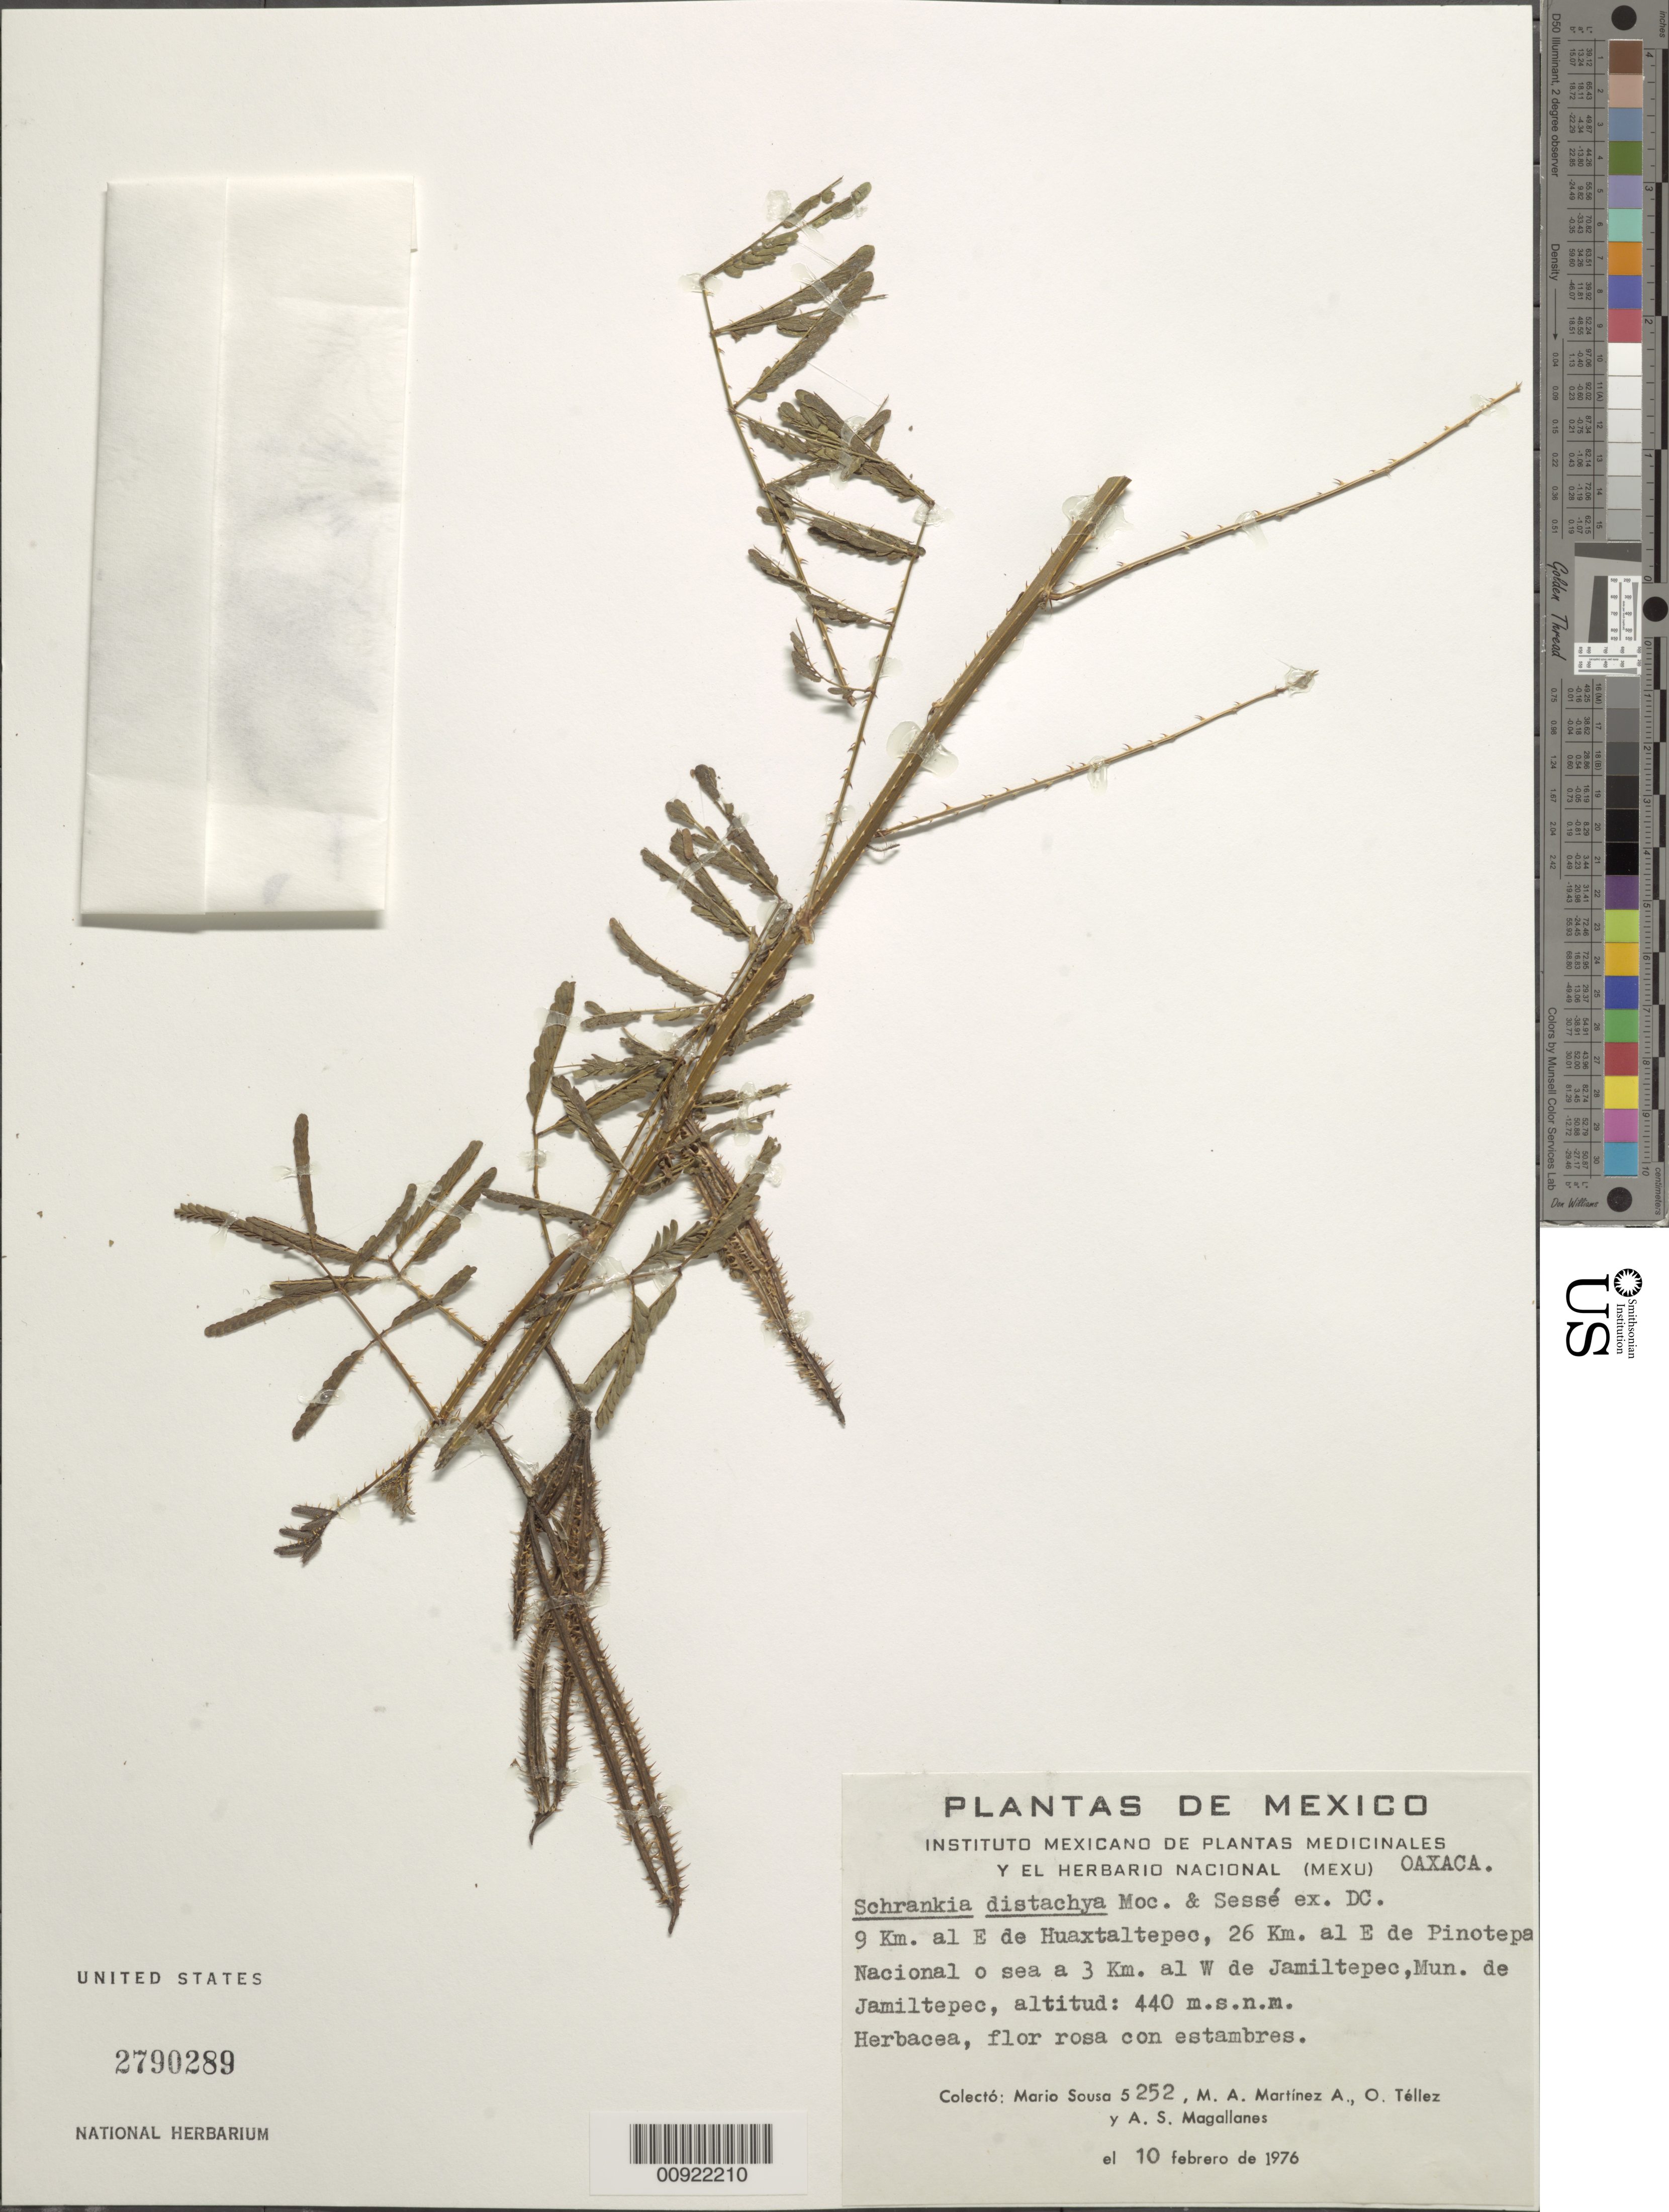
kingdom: Plantae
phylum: Tracheophyta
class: Magnoliopsida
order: Fabales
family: Fabaceae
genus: Mimosa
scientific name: Mimosa robusta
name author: R. Grether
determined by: U.S. National Herbarium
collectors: M. Sousa S., M. A. Martínez Alfaro, O. Téllez V. & A. Magallanes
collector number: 5252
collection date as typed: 10 Feb 1976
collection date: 1976-02-10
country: Mexico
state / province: Oaxaca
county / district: Jamiltepec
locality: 9 km. al E de Huaxtaltepec, 26 km. al E de Pinotepa Nacional o sea a 3 km. al W de Jamiltepec, Mun. de Jamiltepec, Oaxaca.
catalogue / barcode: US 2790289